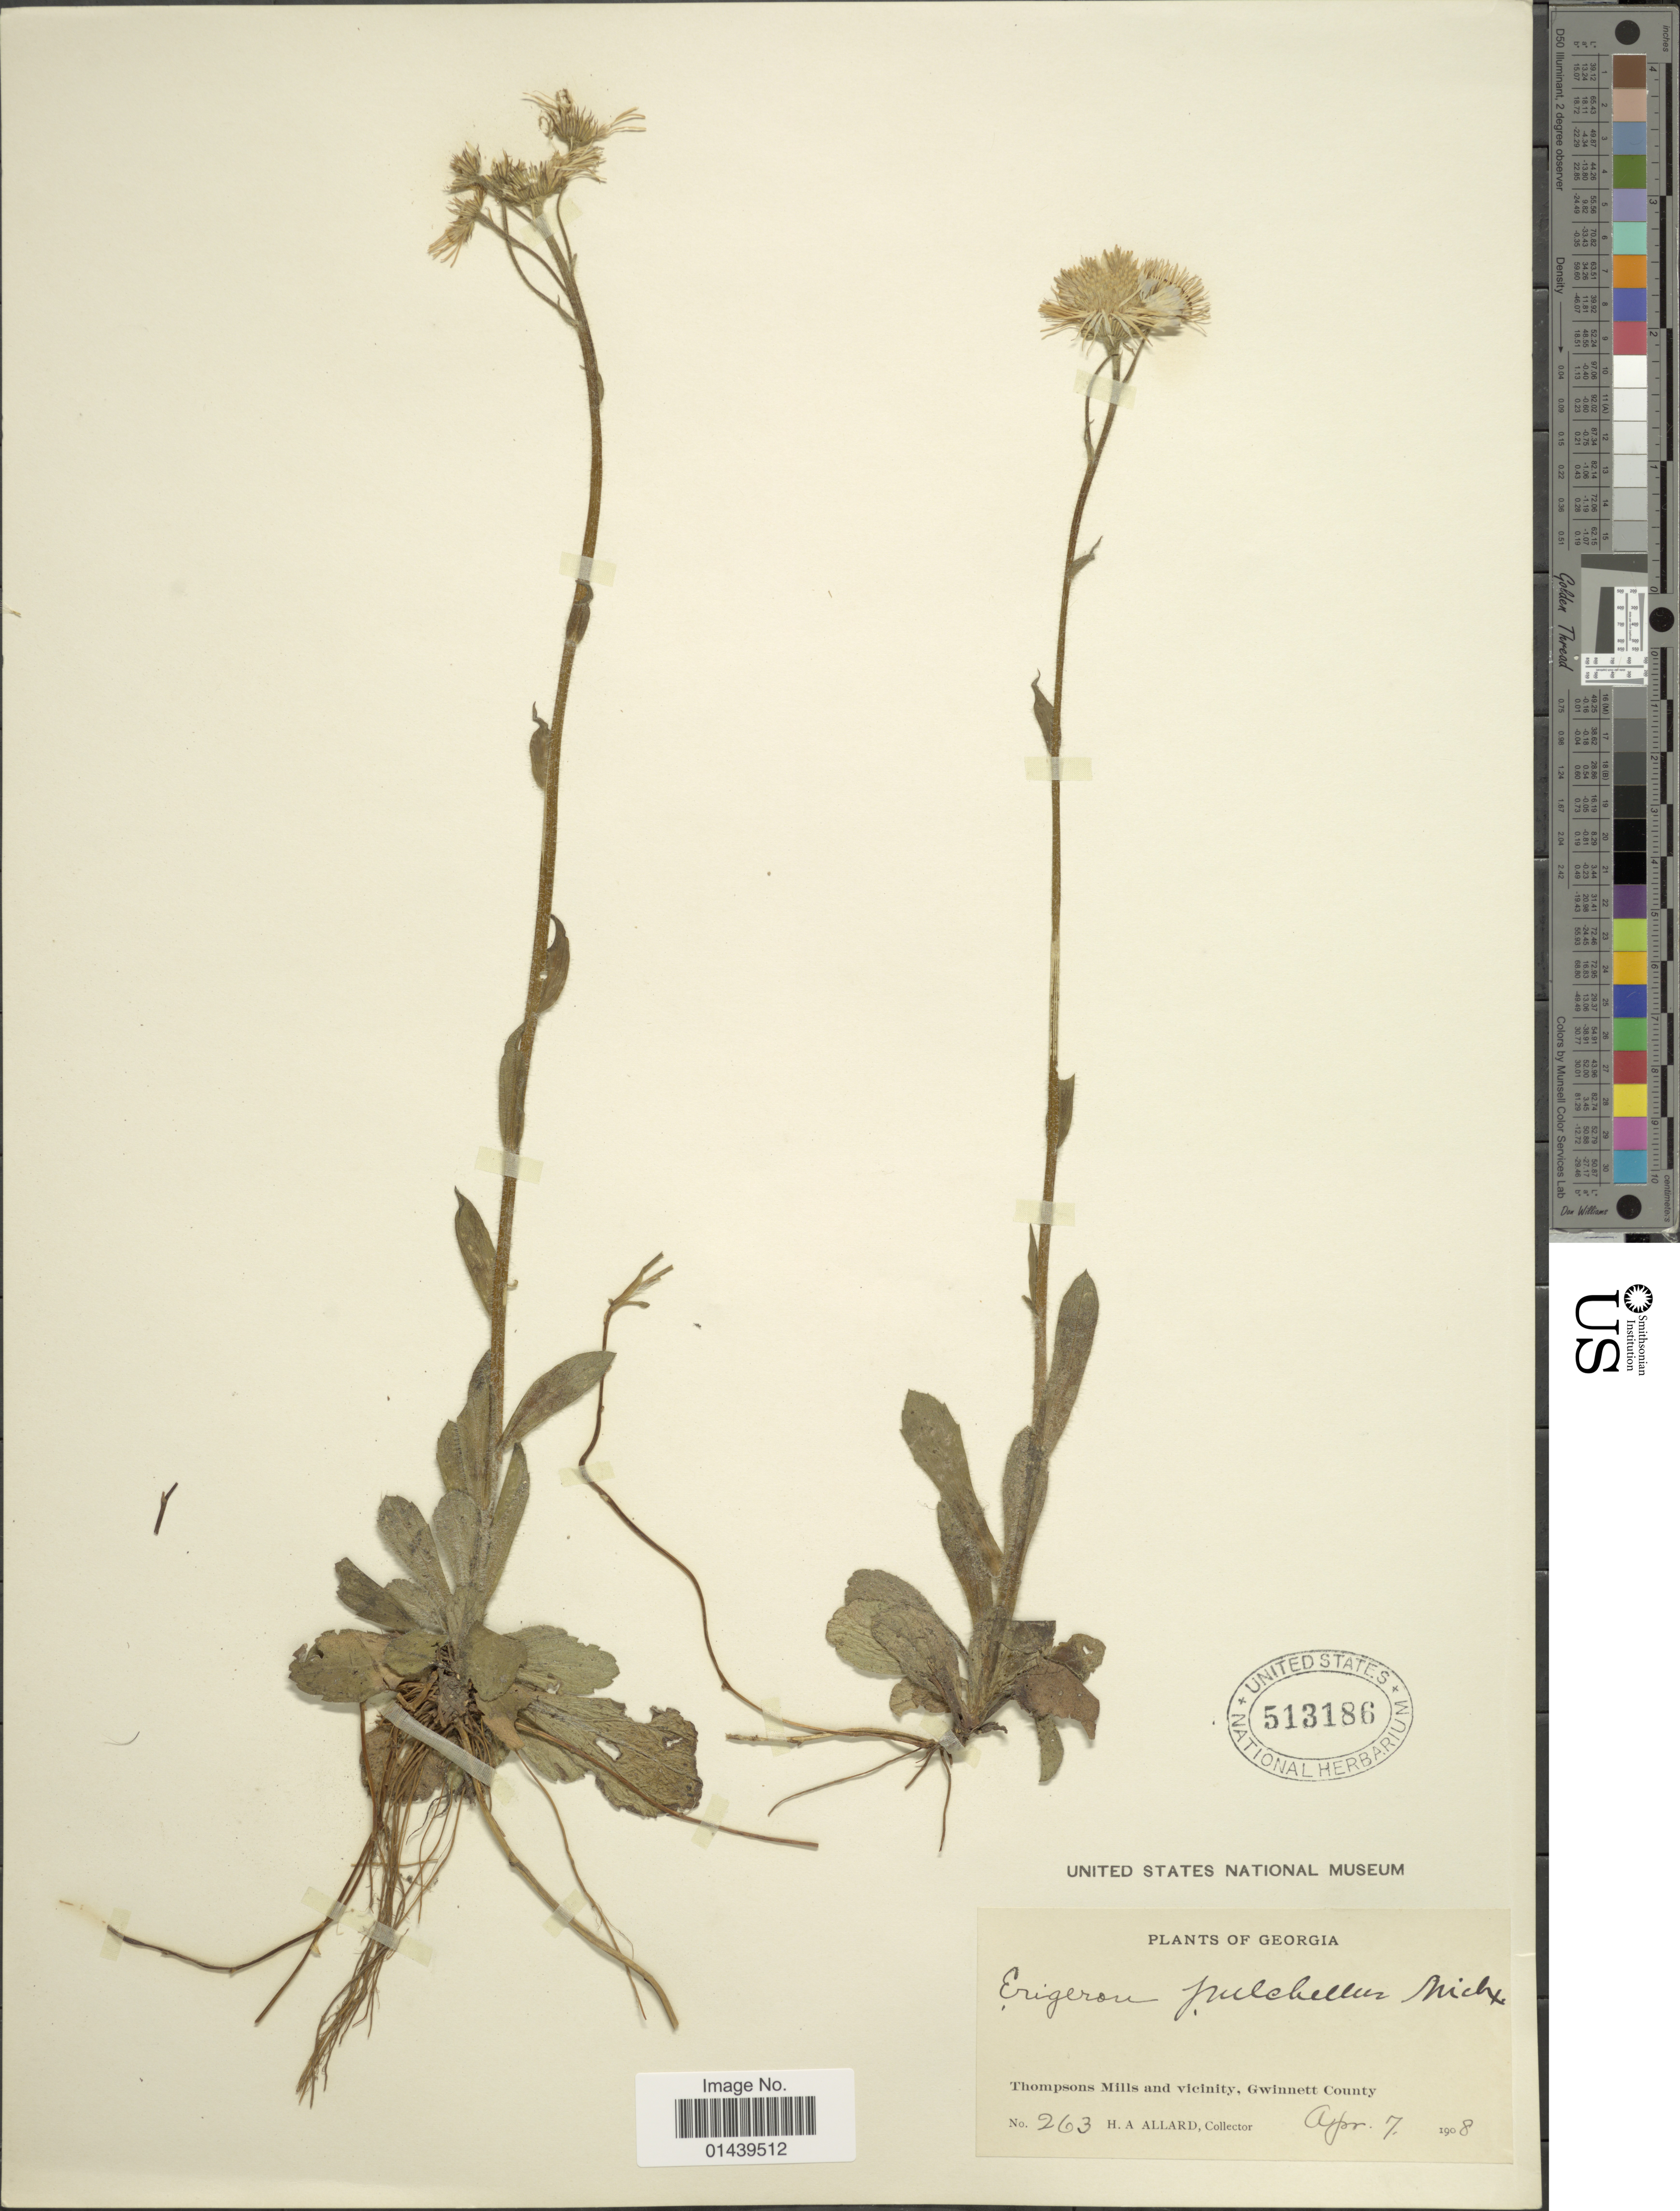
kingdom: Plantae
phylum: Tracheophyta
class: Magnoliopsida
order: Asterales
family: Asteraceae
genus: Erigeron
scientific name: Erigeron pulchellus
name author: Michx.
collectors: H. A. Allard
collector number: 263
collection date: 1908-04-07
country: United States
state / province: Georgia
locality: Thompsons Mills and vicinity, Gwinnett County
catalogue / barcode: US 513186